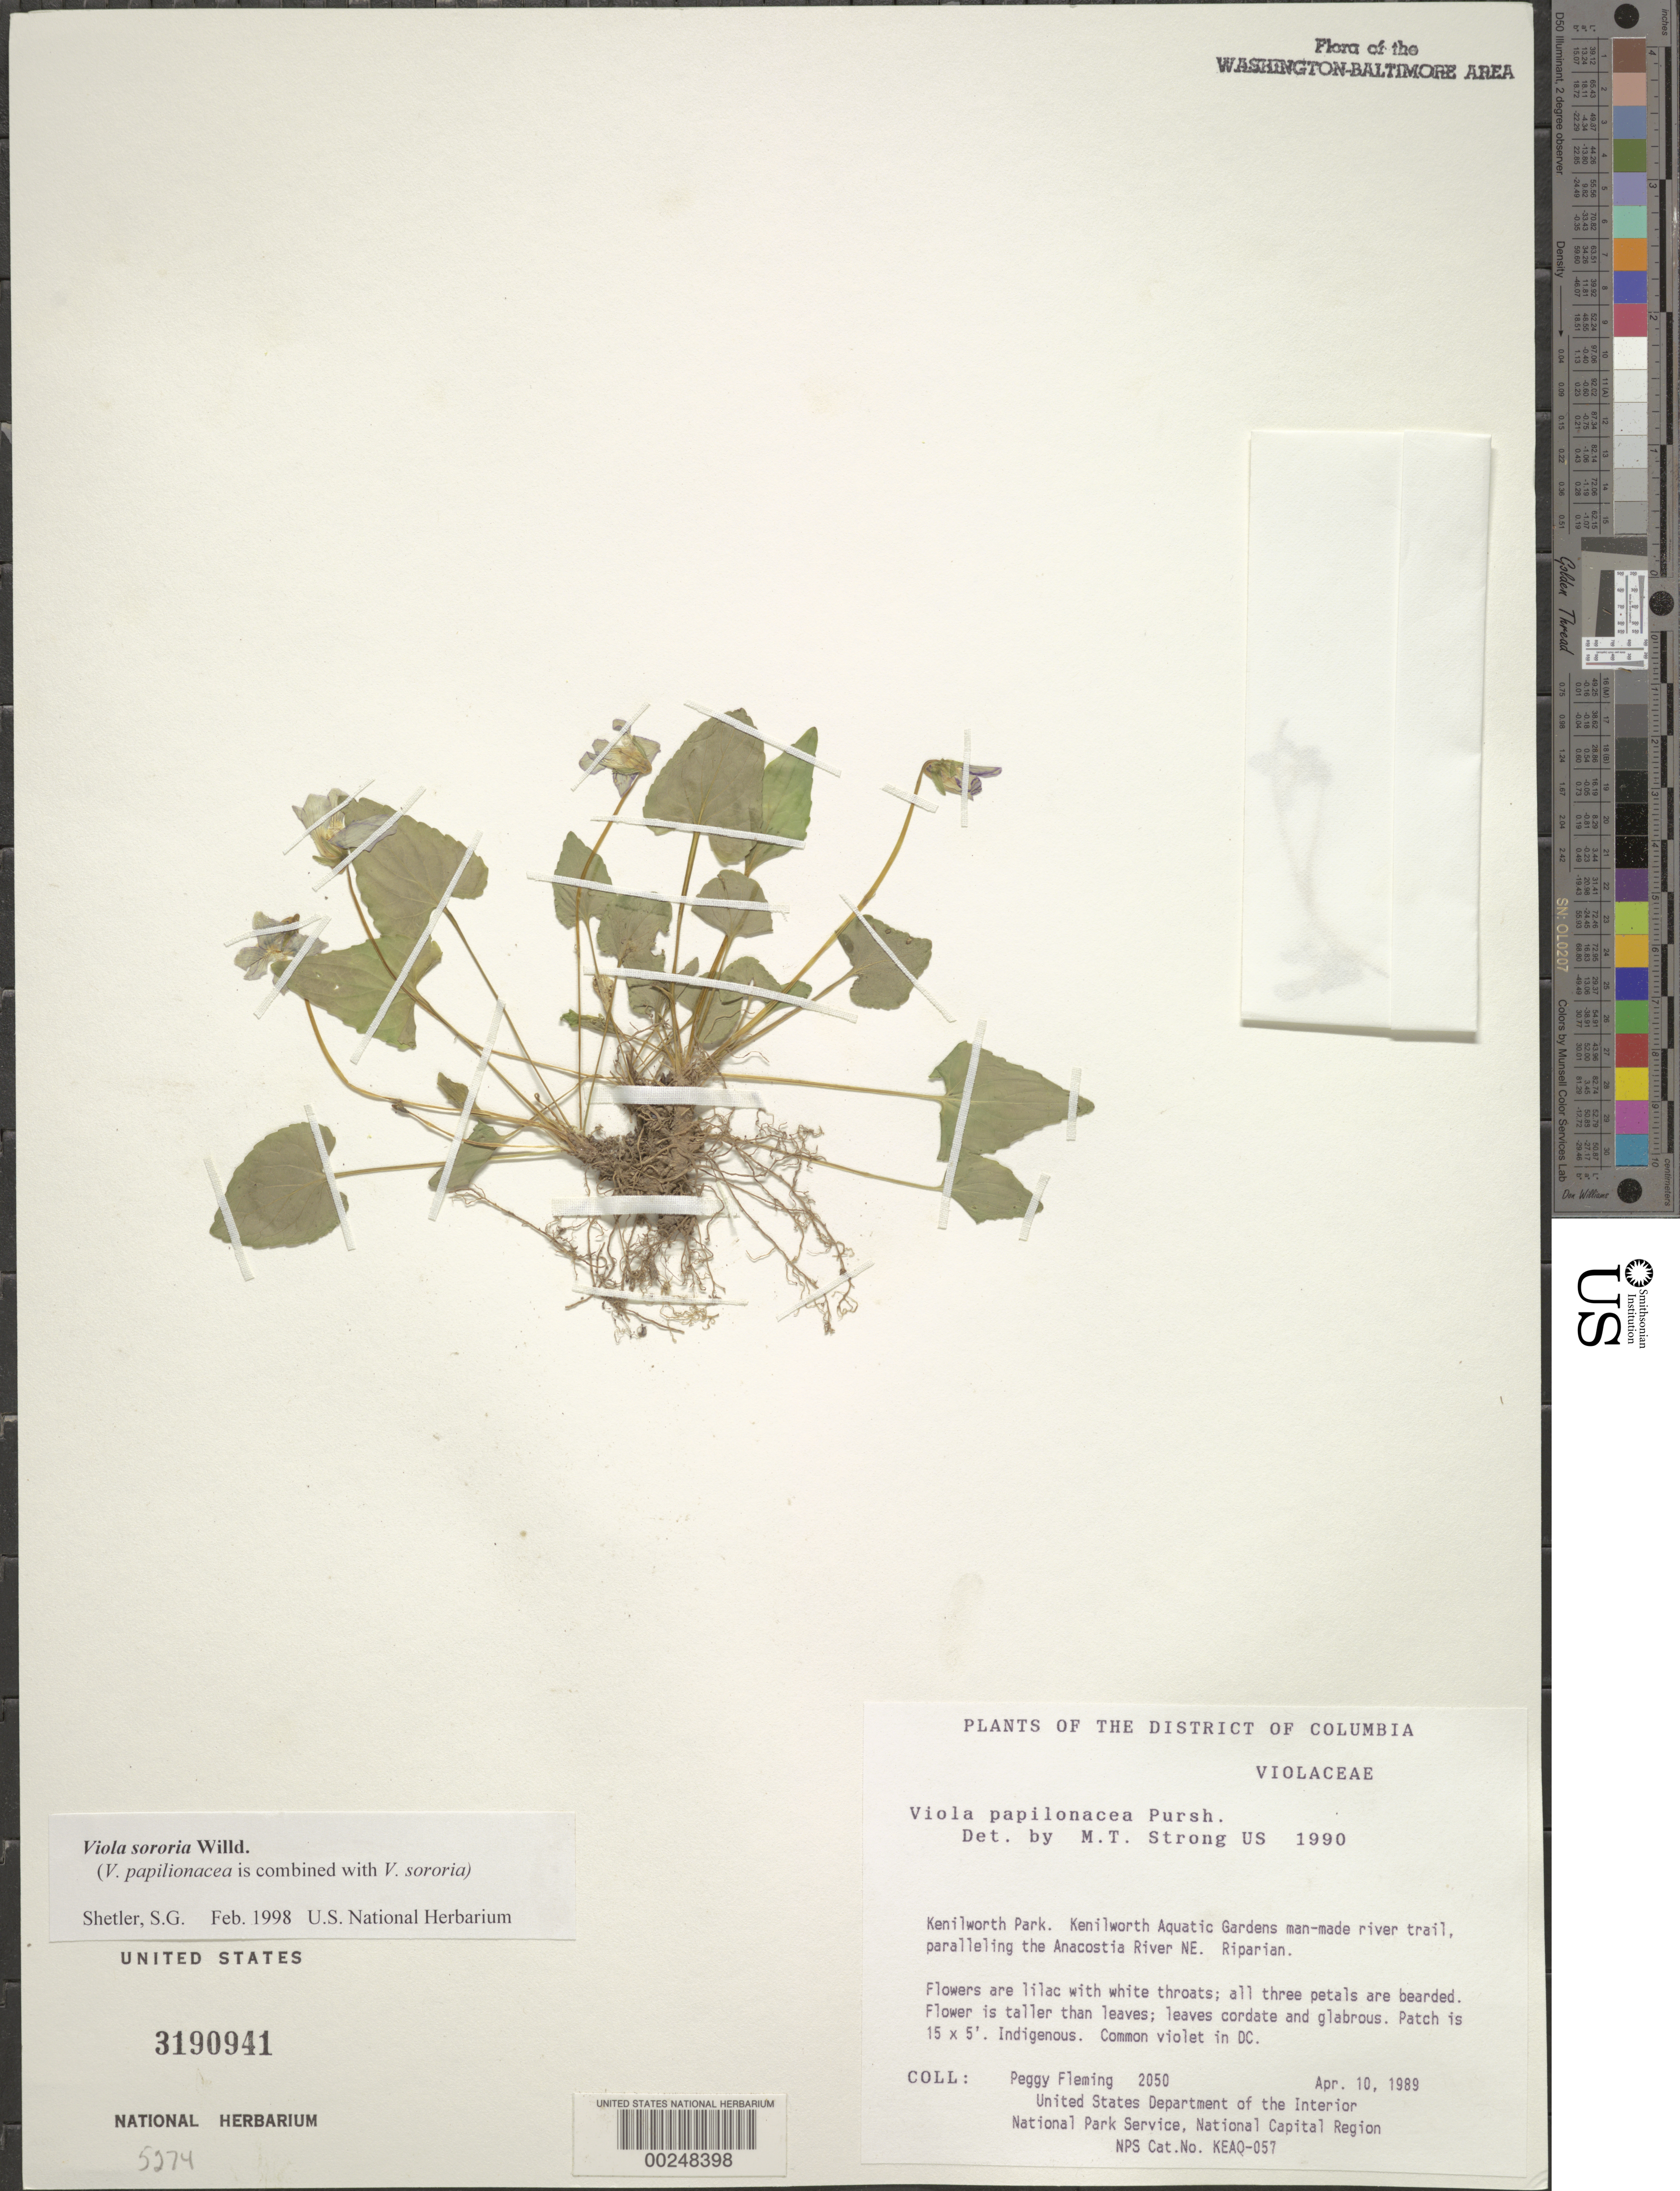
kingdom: Plantae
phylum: Tracheophyta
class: Magnoliopsida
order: Malpighiales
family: Violaceae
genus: Viola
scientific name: Viola sororia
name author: Willd.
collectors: P. Fleming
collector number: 2050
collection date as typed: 10 Apr 1989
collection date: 1989-04-10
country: United States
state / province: District of Columbia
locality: Kenilworth Park, on man-made river trail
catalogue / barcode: US 3190941